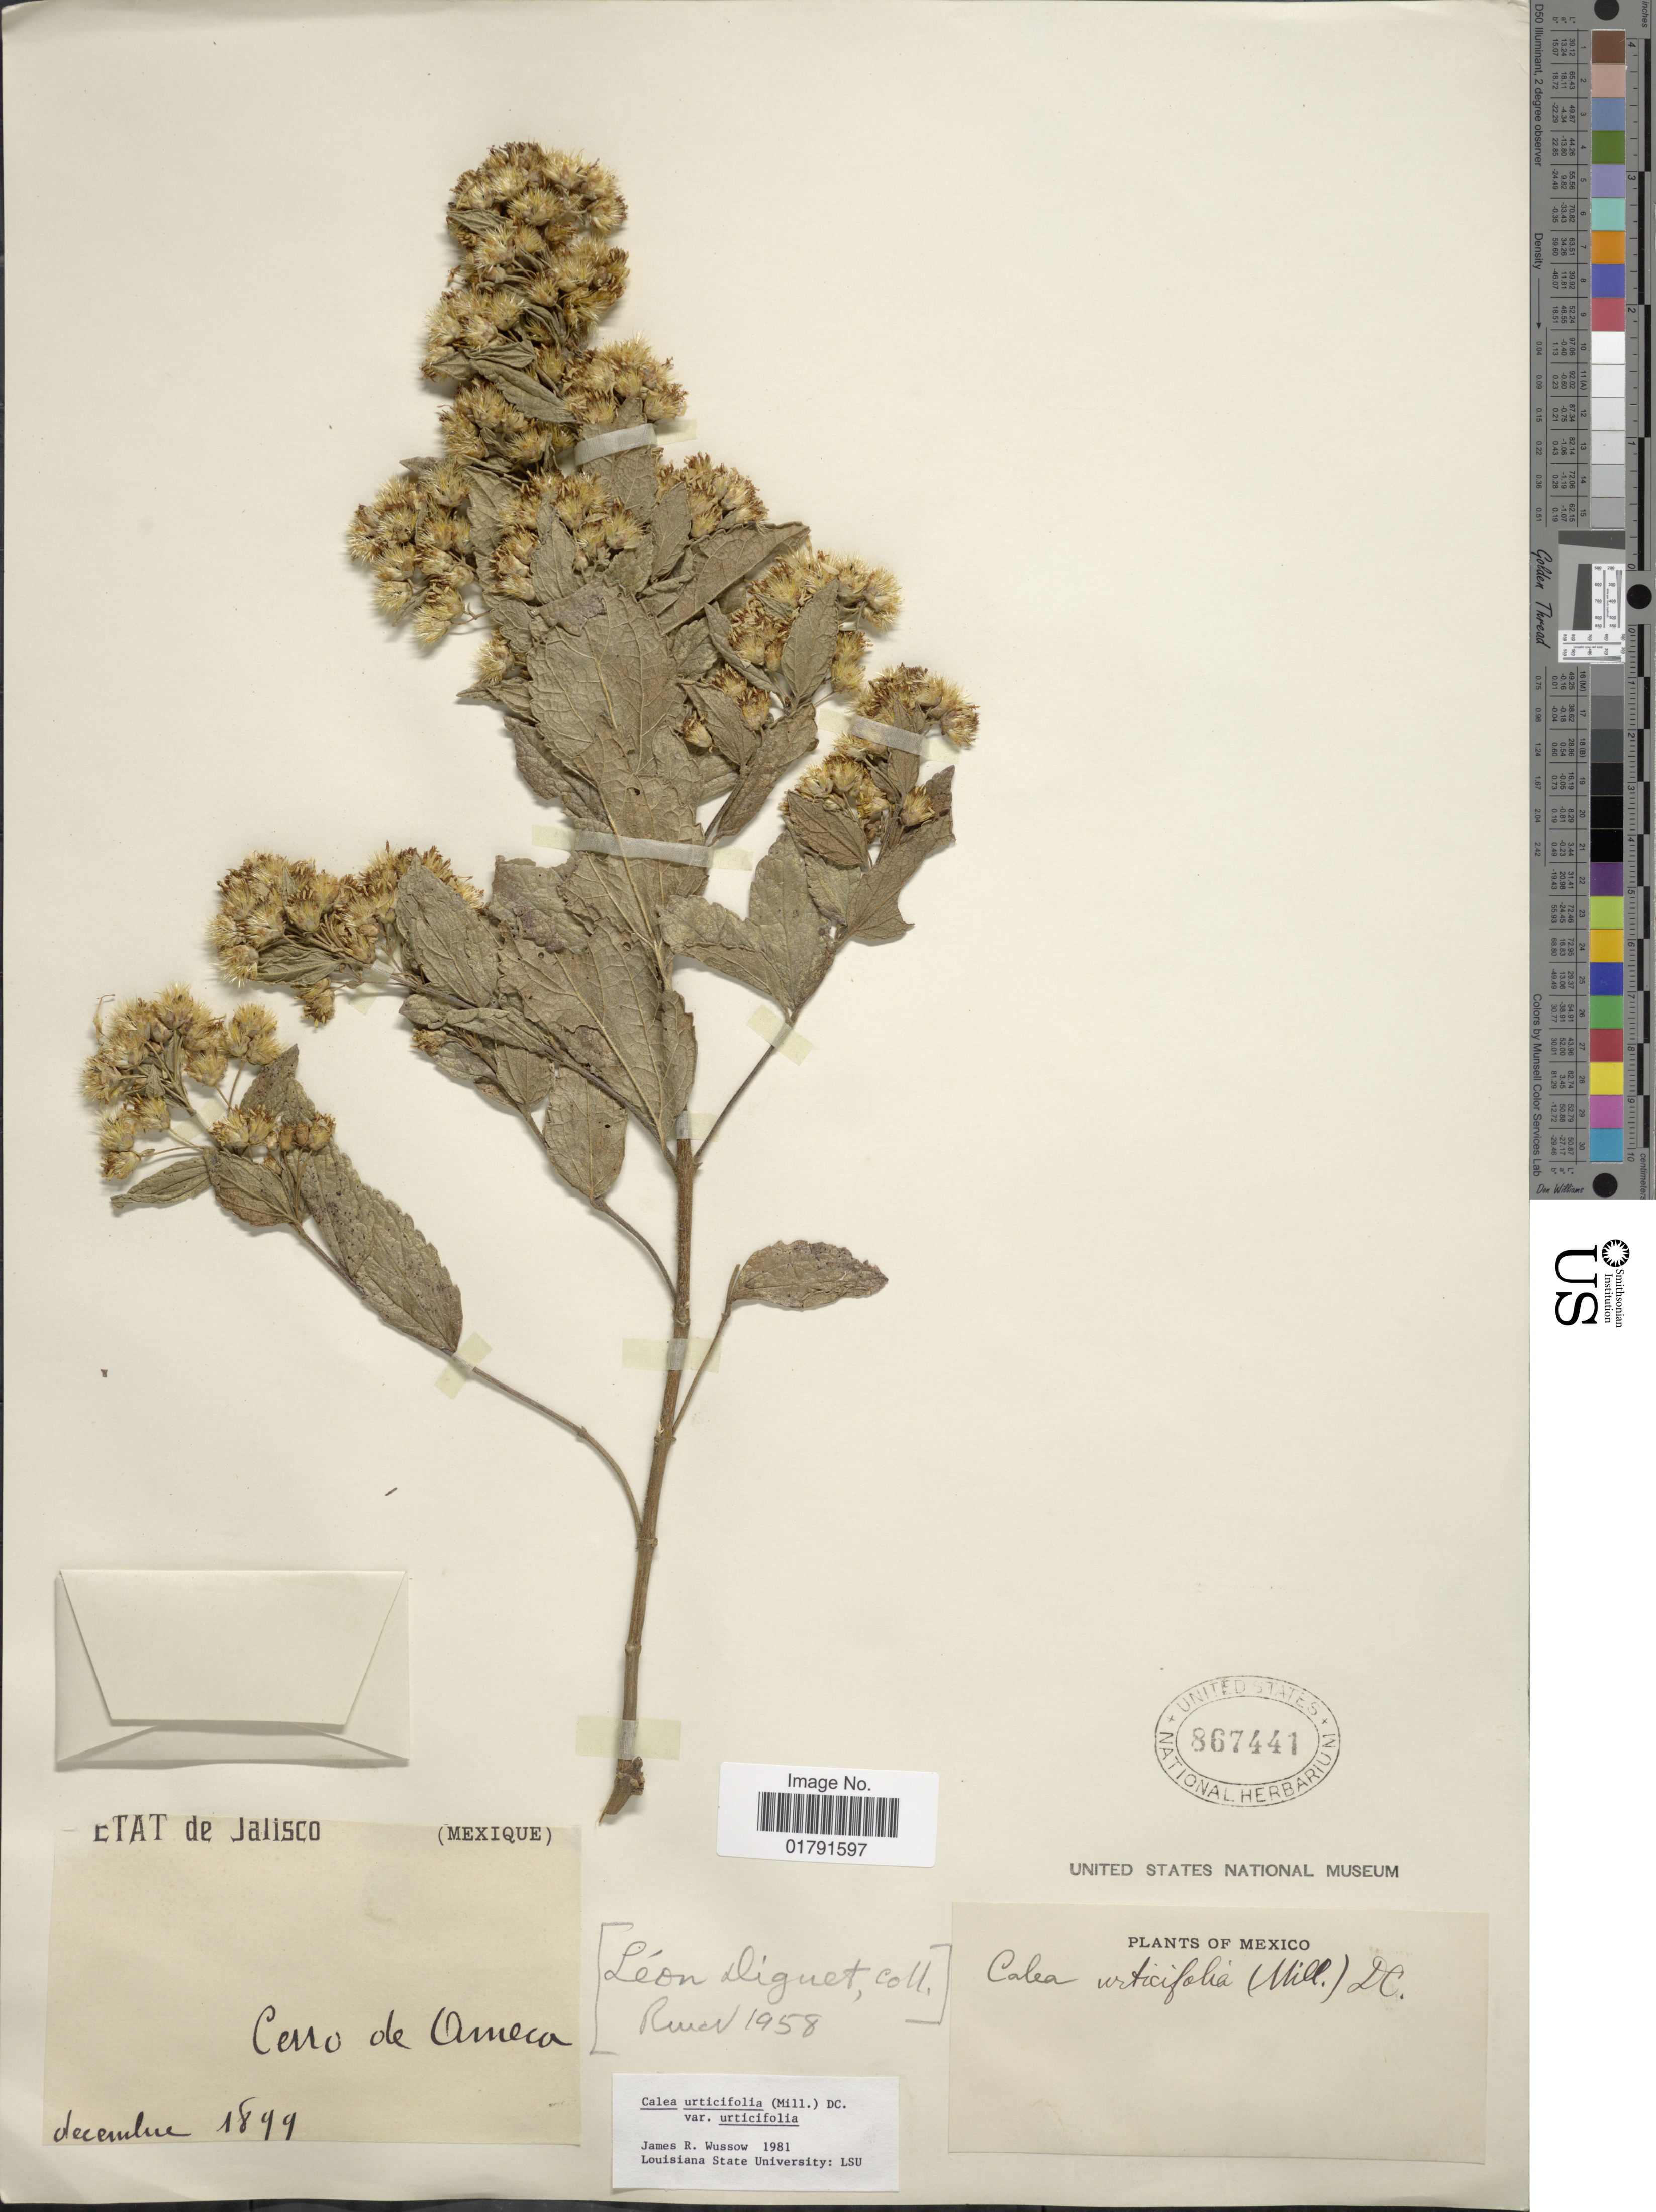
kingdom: Plantae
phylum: Tracheophyta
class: Magnoliopsida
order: Asterales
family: Asteraceae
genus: Calea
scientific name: Calea urticifolia var. urticifolia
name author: (Mill.) DC.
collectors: L. Diguet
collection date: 1899-12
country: Mexico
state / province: Jalisco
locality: Cerro de Omeca.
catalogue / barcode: US 867441